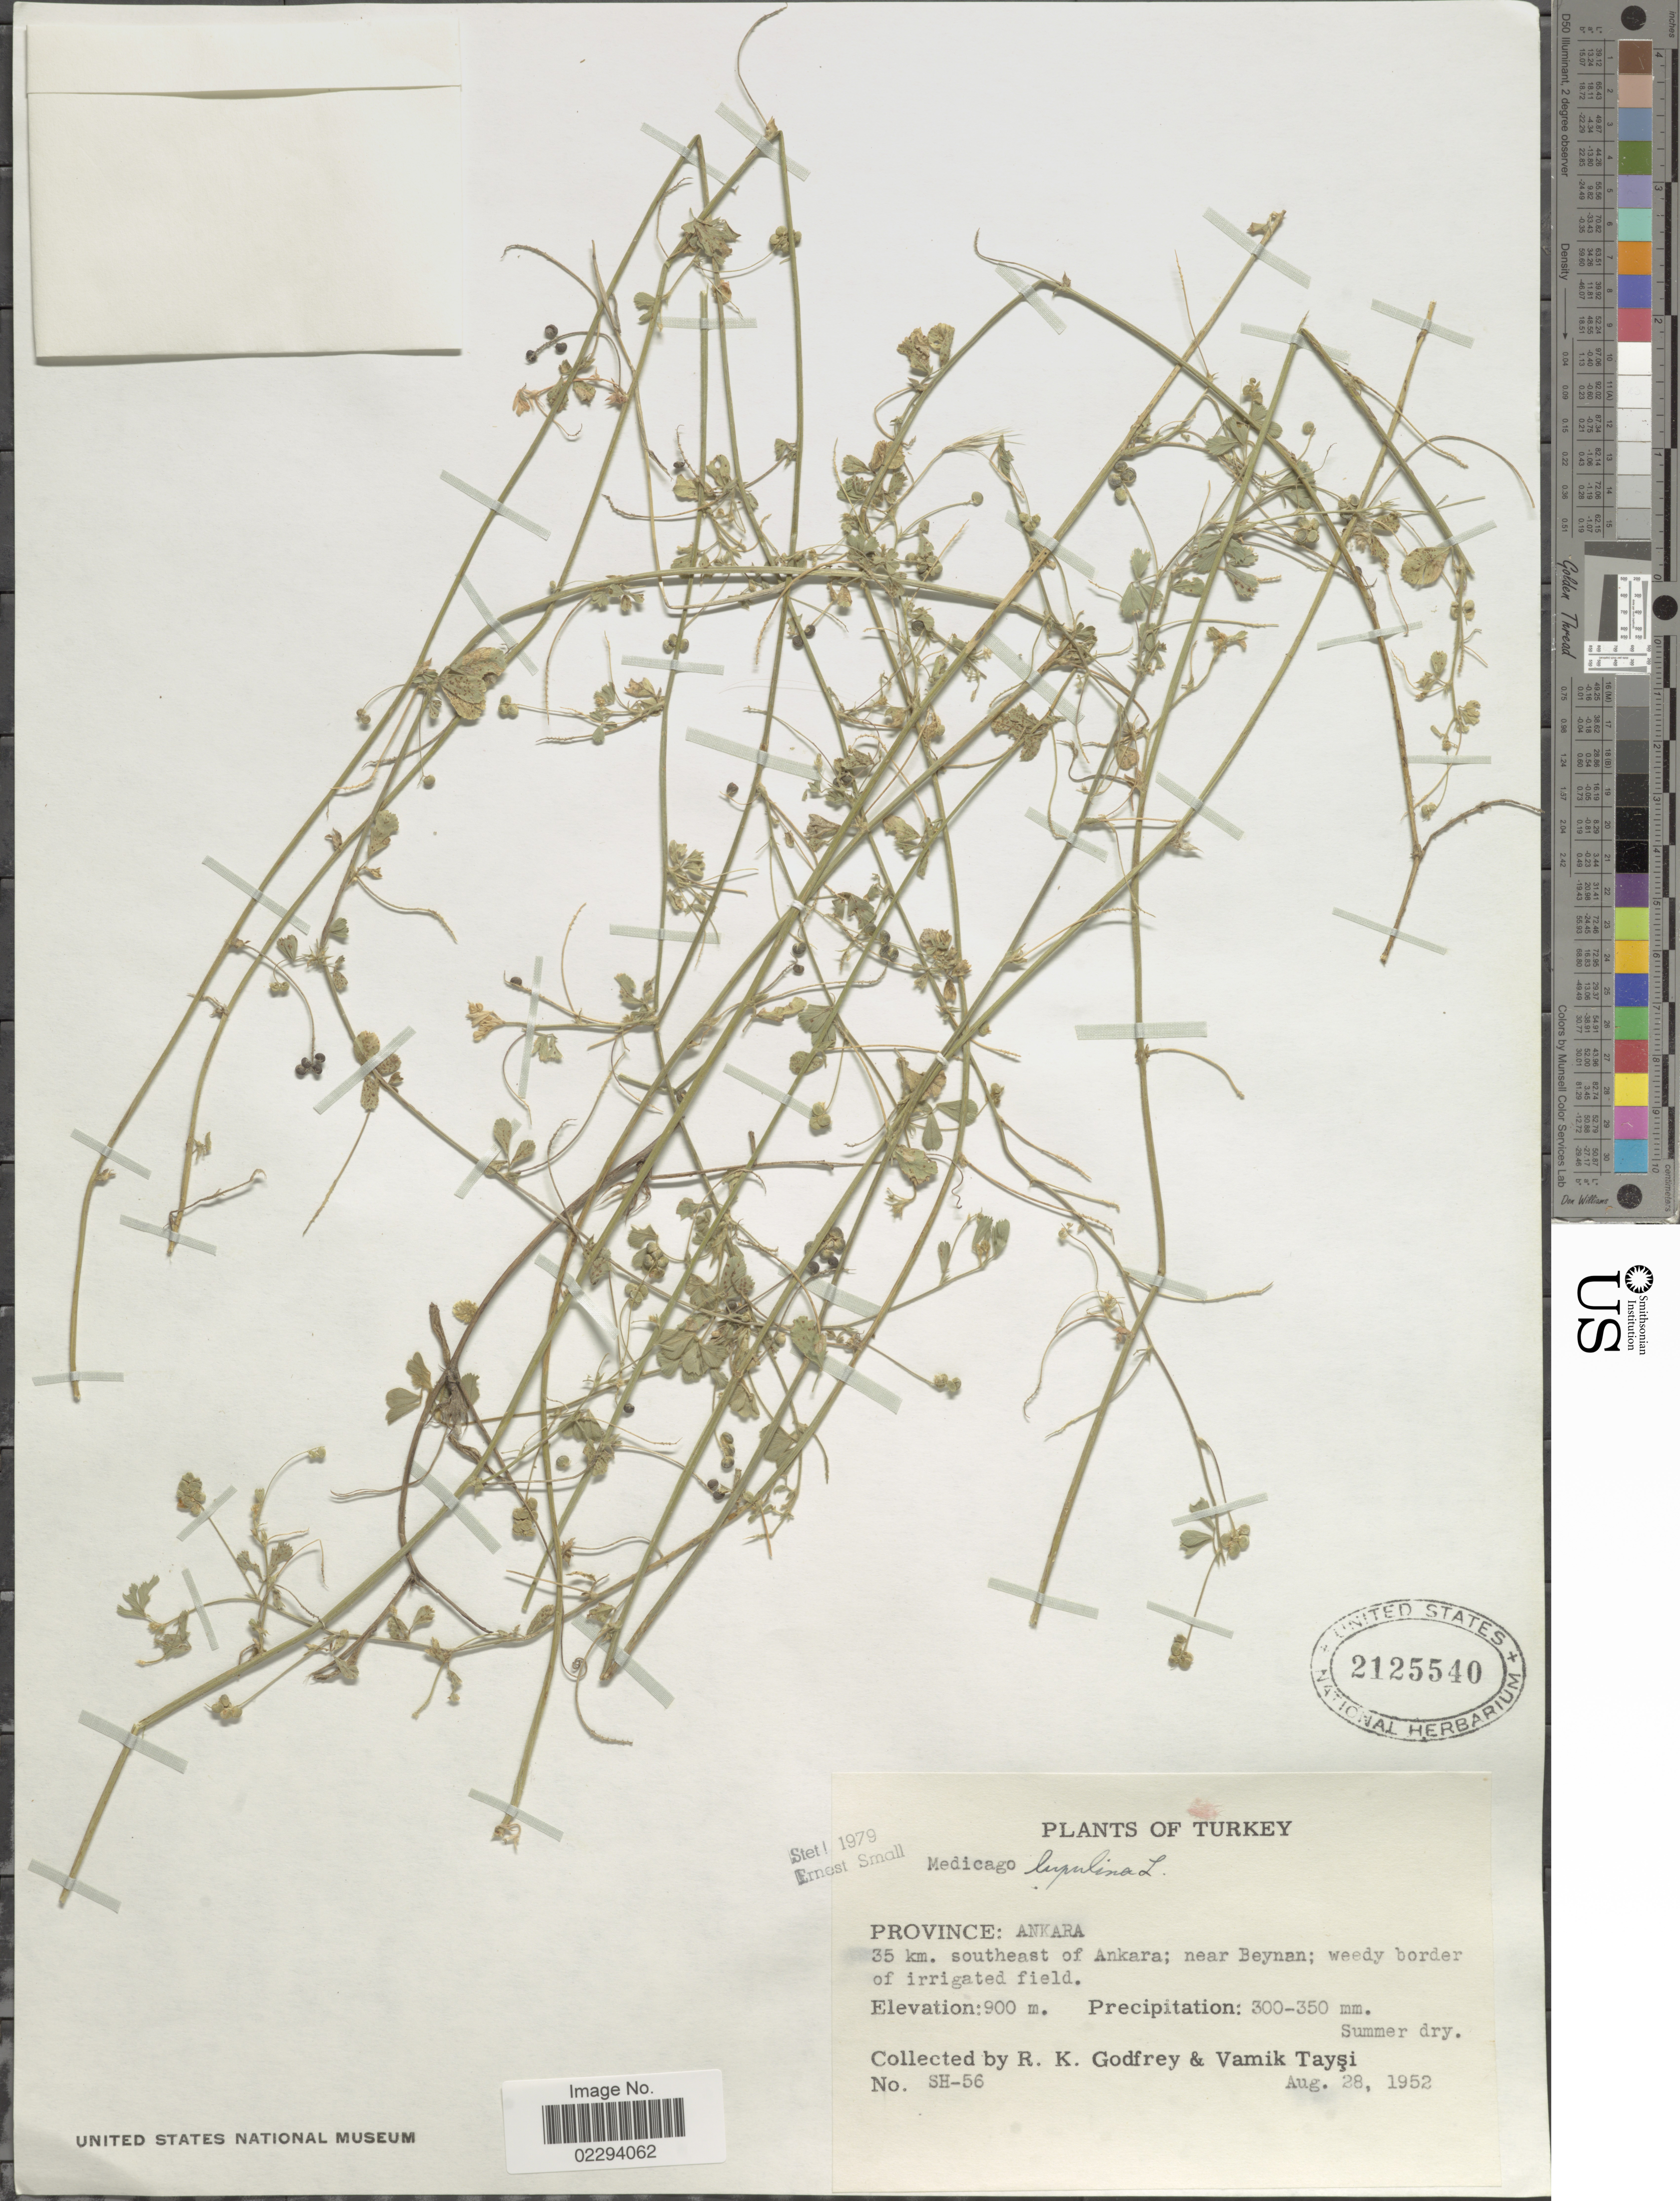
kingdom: Plantae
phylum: Tracheophyta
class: Magnoliopsida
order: Fabales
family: Fabaceae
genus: Medicago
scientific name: Medicago lupulina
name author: L.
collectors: R. K. Godfrey & V. Taysi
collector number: SH-56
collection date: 1952-08-28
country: Turkey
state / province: Ankara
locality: Province: Ankara. 35 km. southeast of Ankara; near Beynan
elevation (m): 900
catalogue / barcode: US 2125540